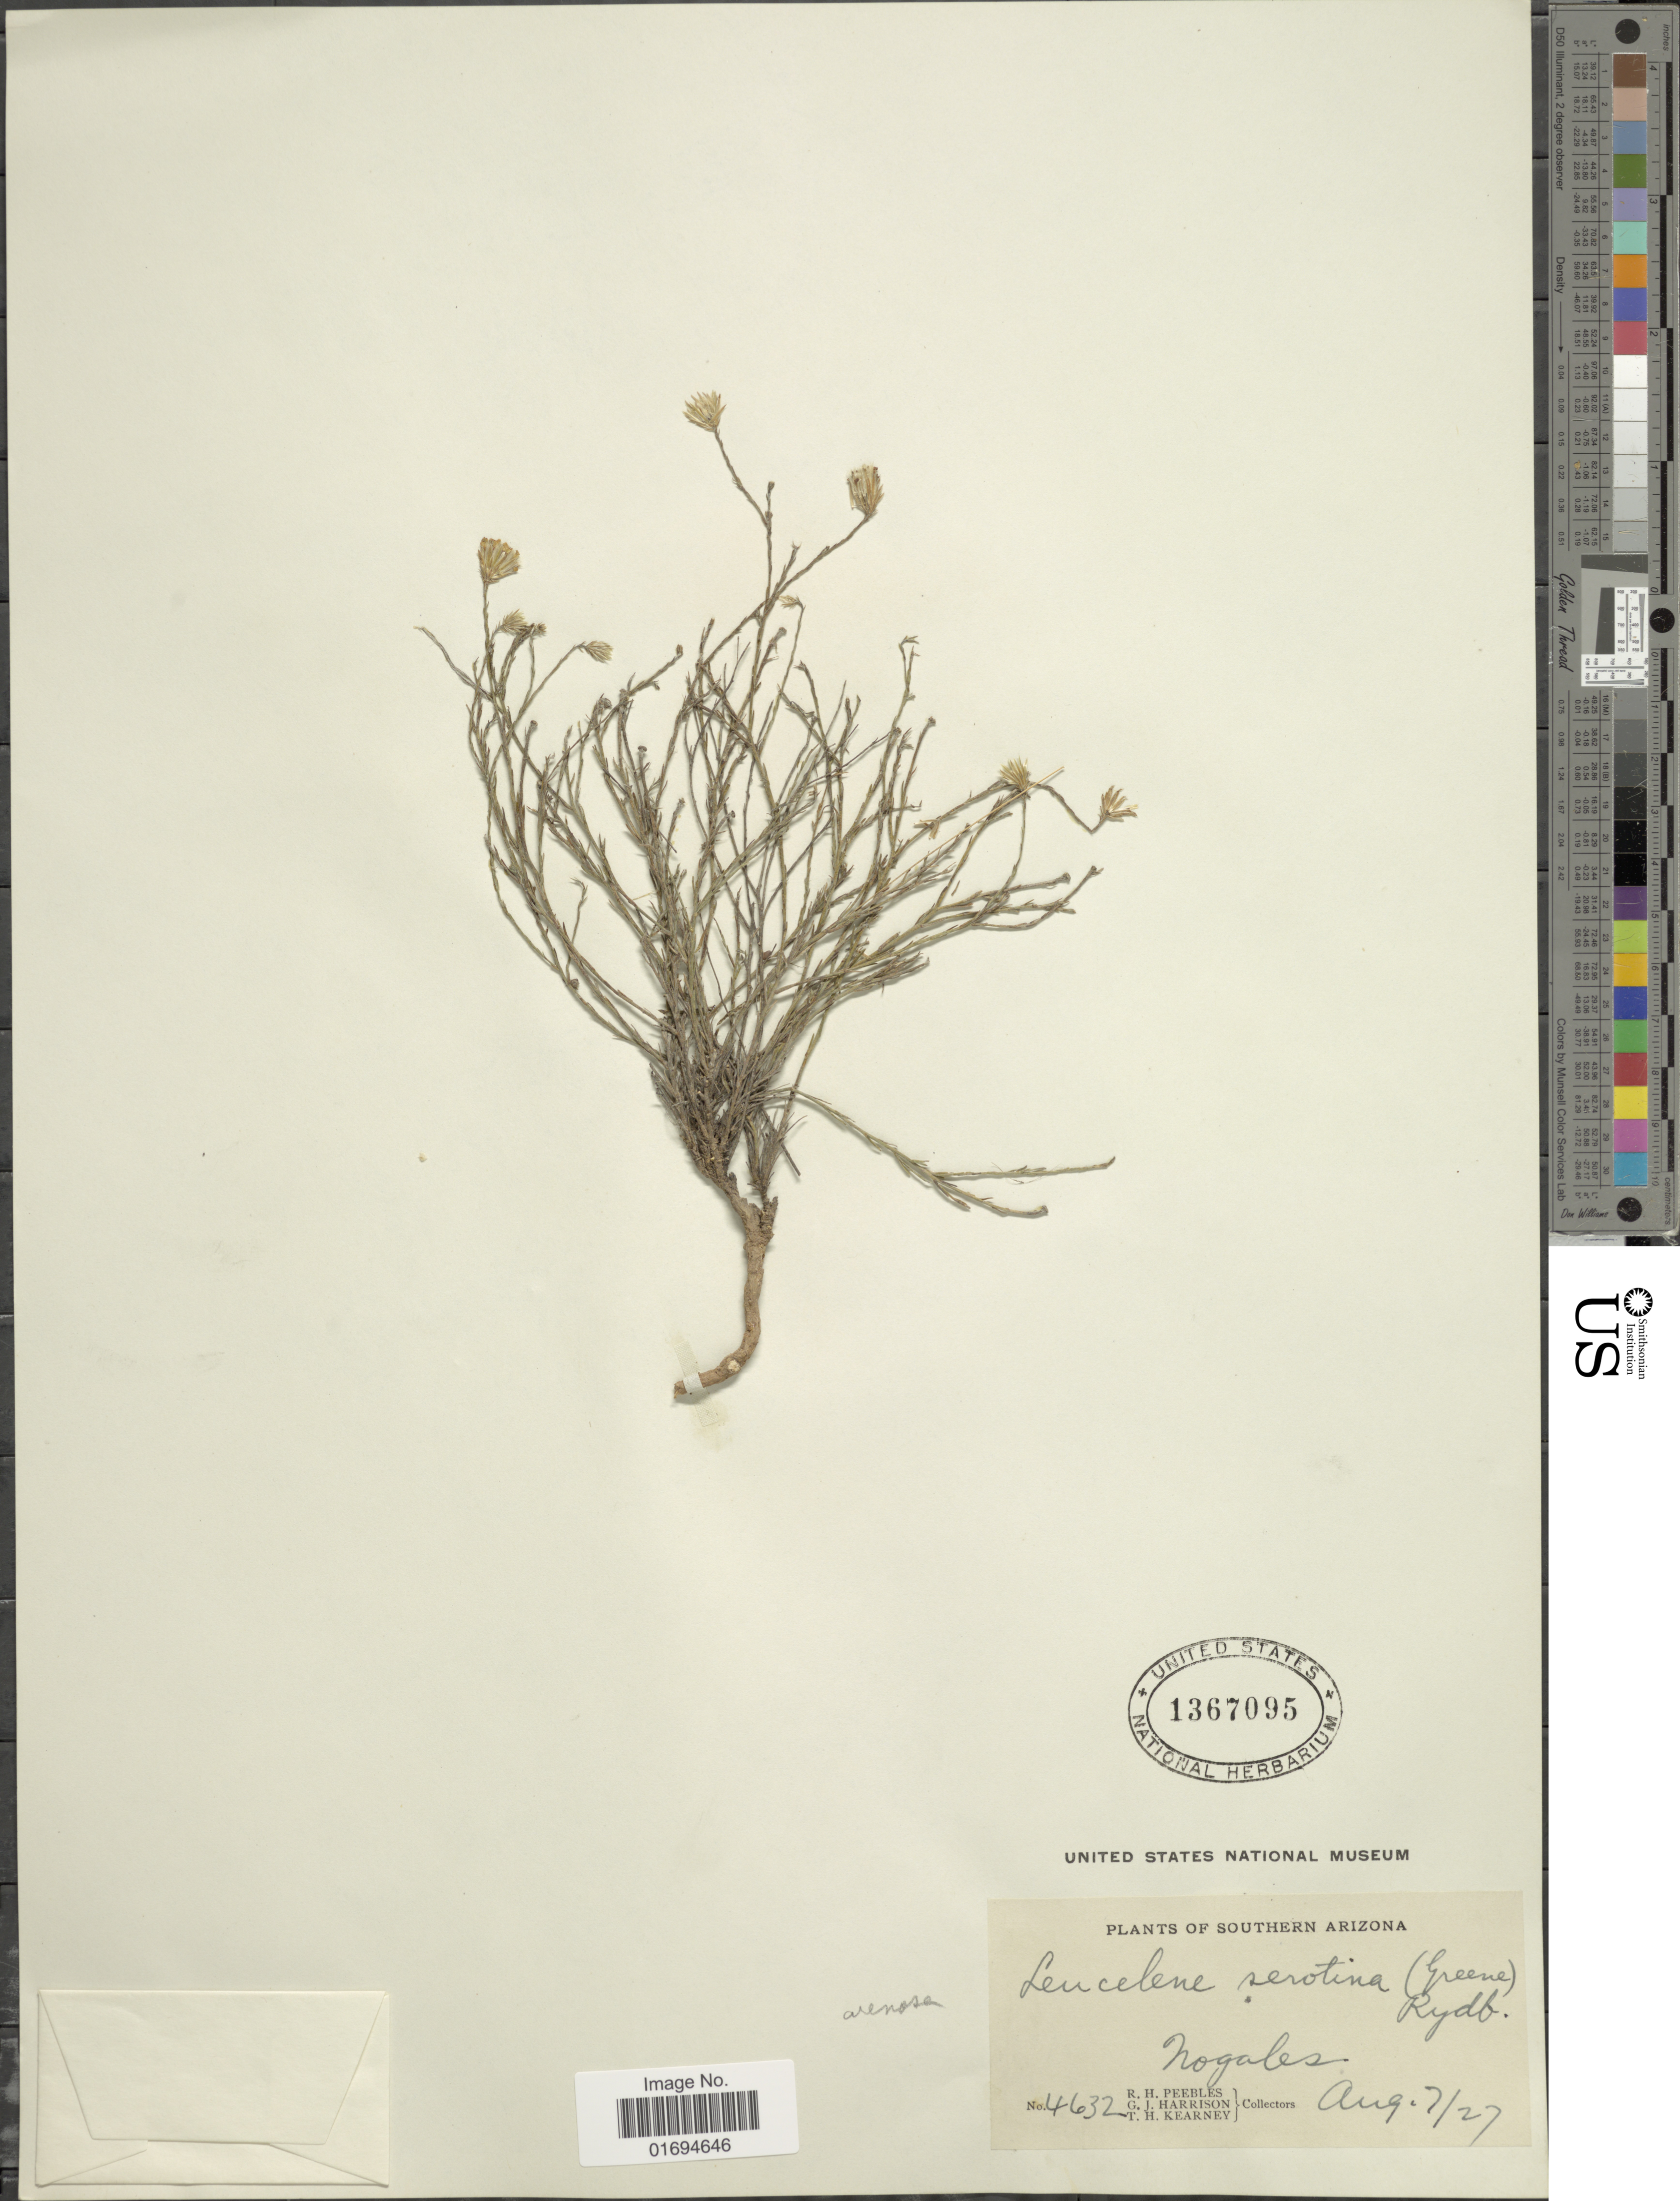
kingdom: Plantae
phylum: Tracheophyta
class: Magnoliopsida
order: Asterales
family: Asteraceae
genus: Chaetopappa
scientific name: Chaetopappa ericoides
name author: (Torr.) G.L. Nesom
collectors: R. H. Peebles, G. J. Harrison & T. H. Kearney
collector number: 4632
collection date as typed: Transcribed d/m/y: 7/8/27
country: United States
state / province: Arizona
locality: Southern Arizona, Nogales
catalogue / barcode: US 1367095